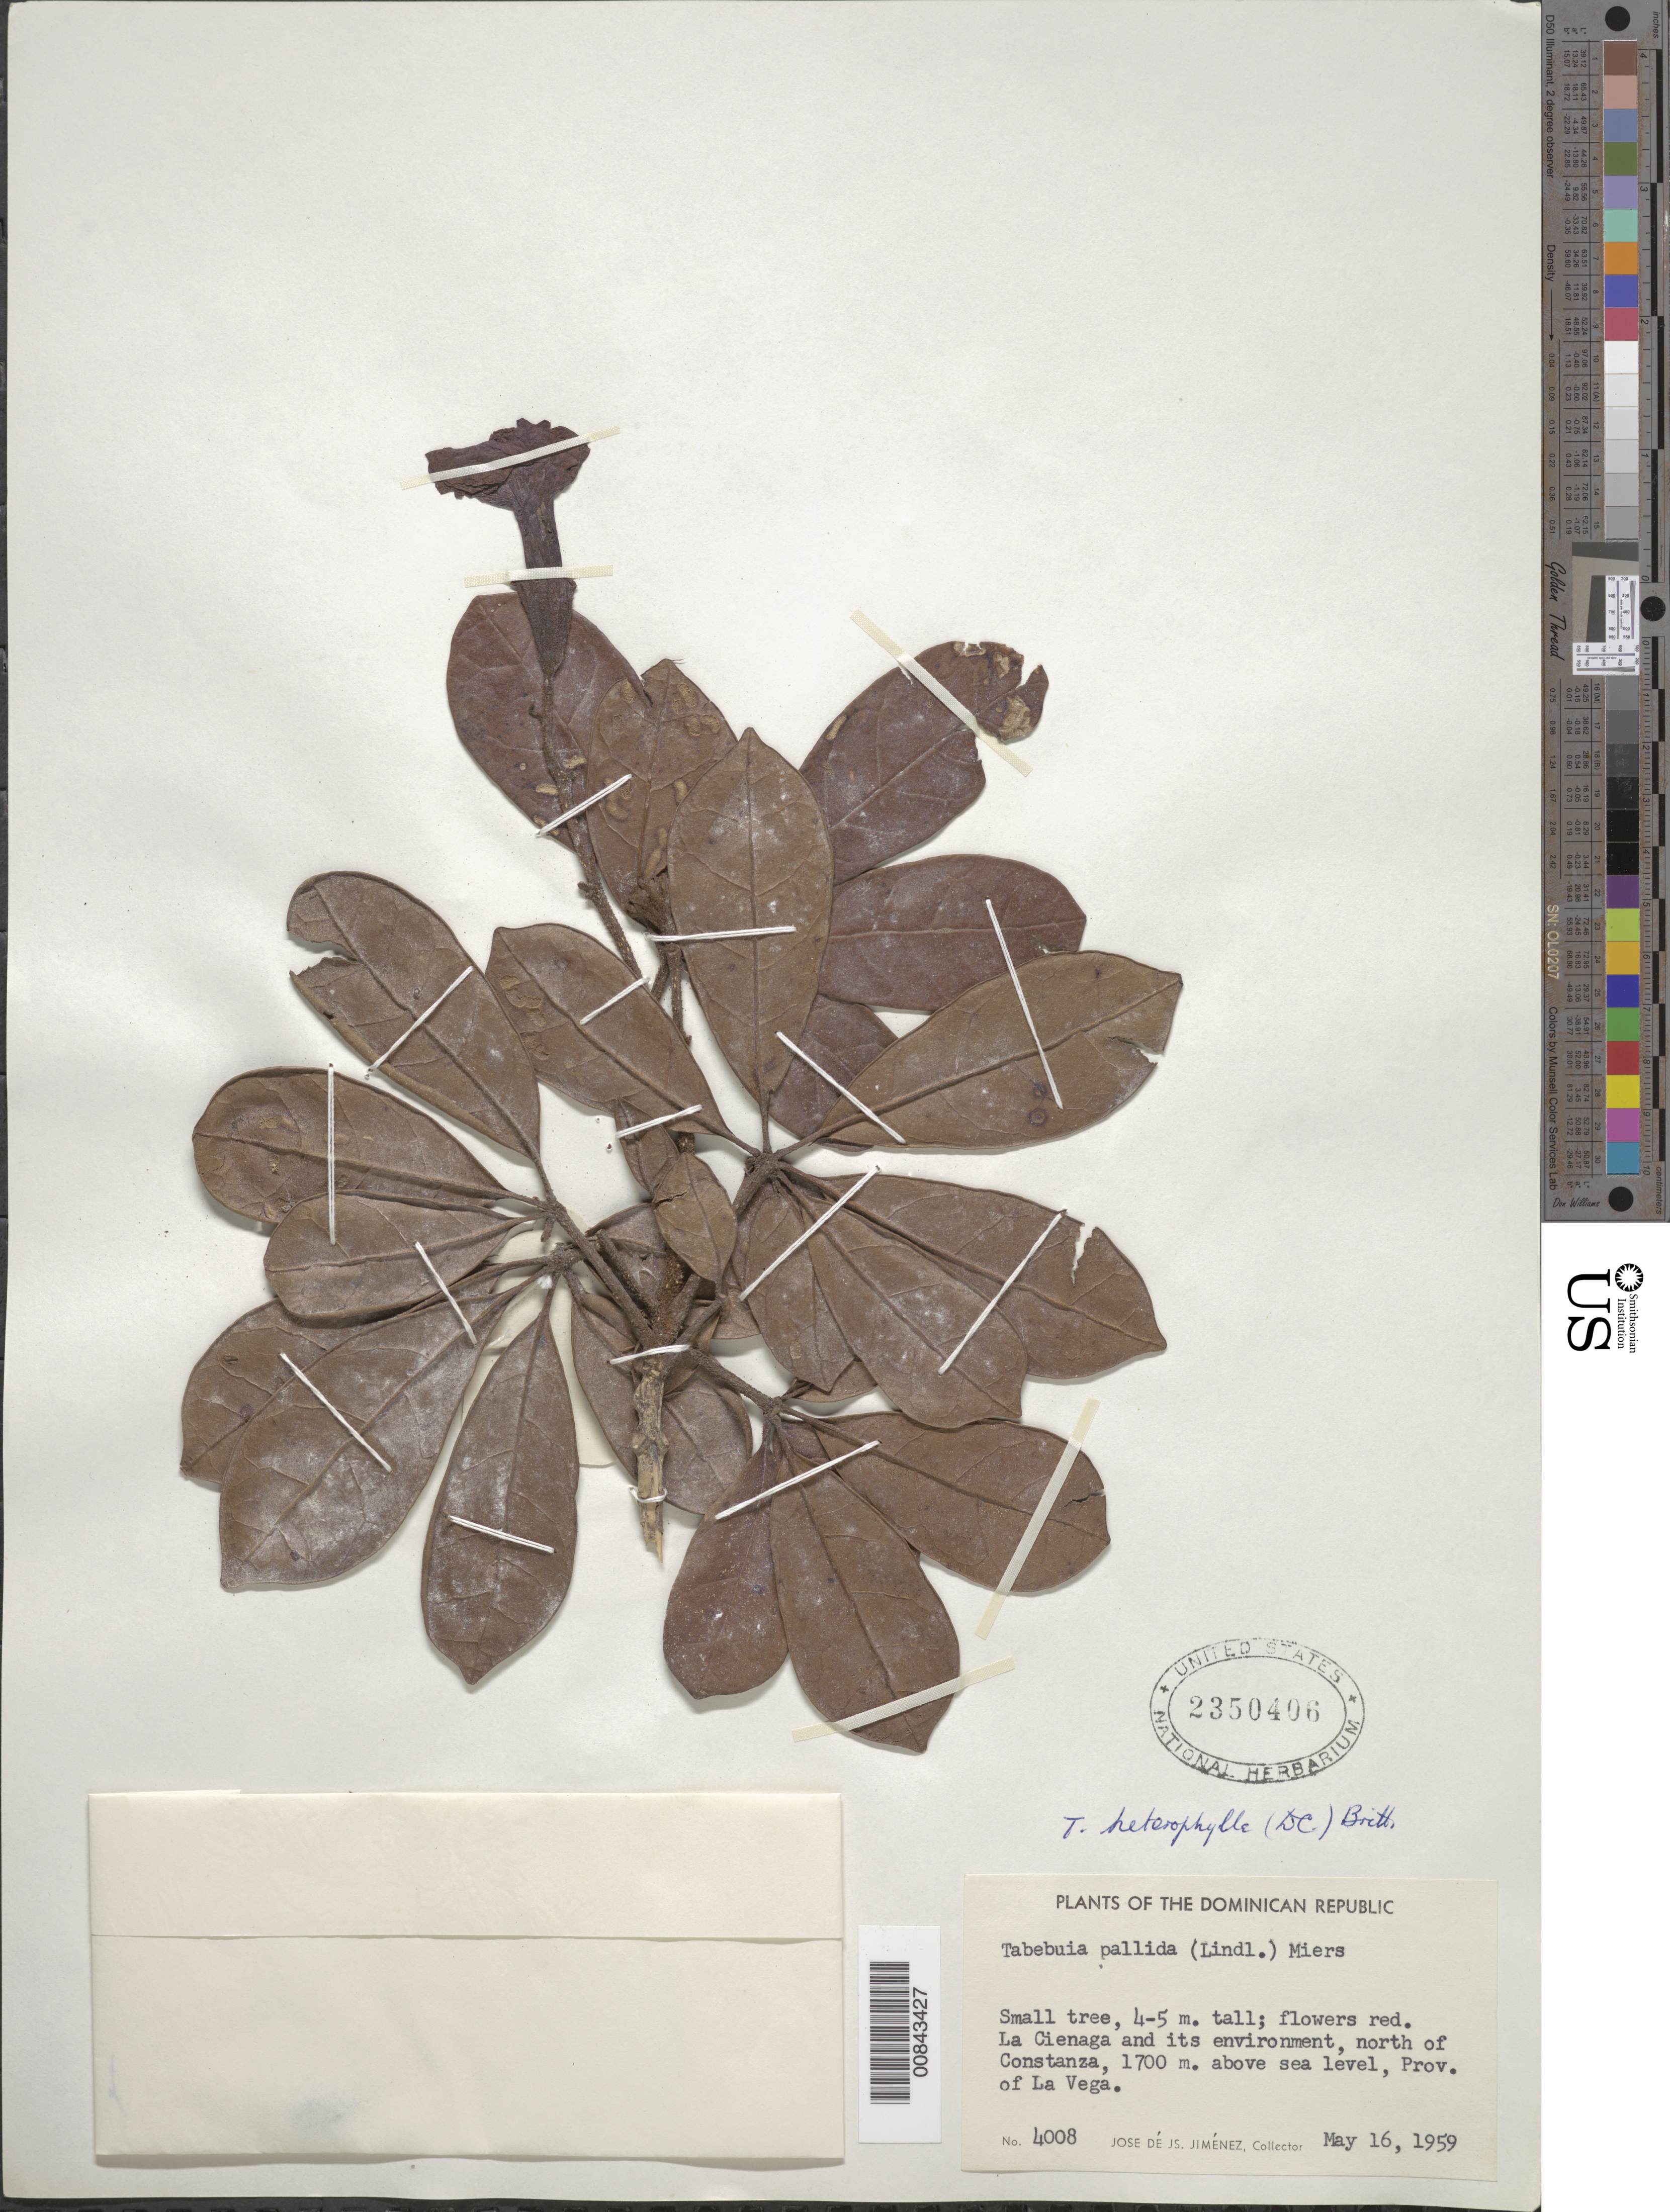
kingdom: Plantae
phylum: Tracheophyta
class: Magnoliopsida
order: Lamiales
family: Bignoniaceae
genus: Tabebuia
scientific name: Tabebuia heterophylla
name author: (DC.) Britton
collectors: J. J. Jiménez Almonte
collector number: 4008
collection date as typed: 16 May 1959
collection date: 1959-05-16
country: Dominican Republic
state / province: La Vega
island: Hispaniola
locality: La Cienaga and its environment, N of Constanza.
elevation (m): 1700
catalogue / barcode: US 2350406